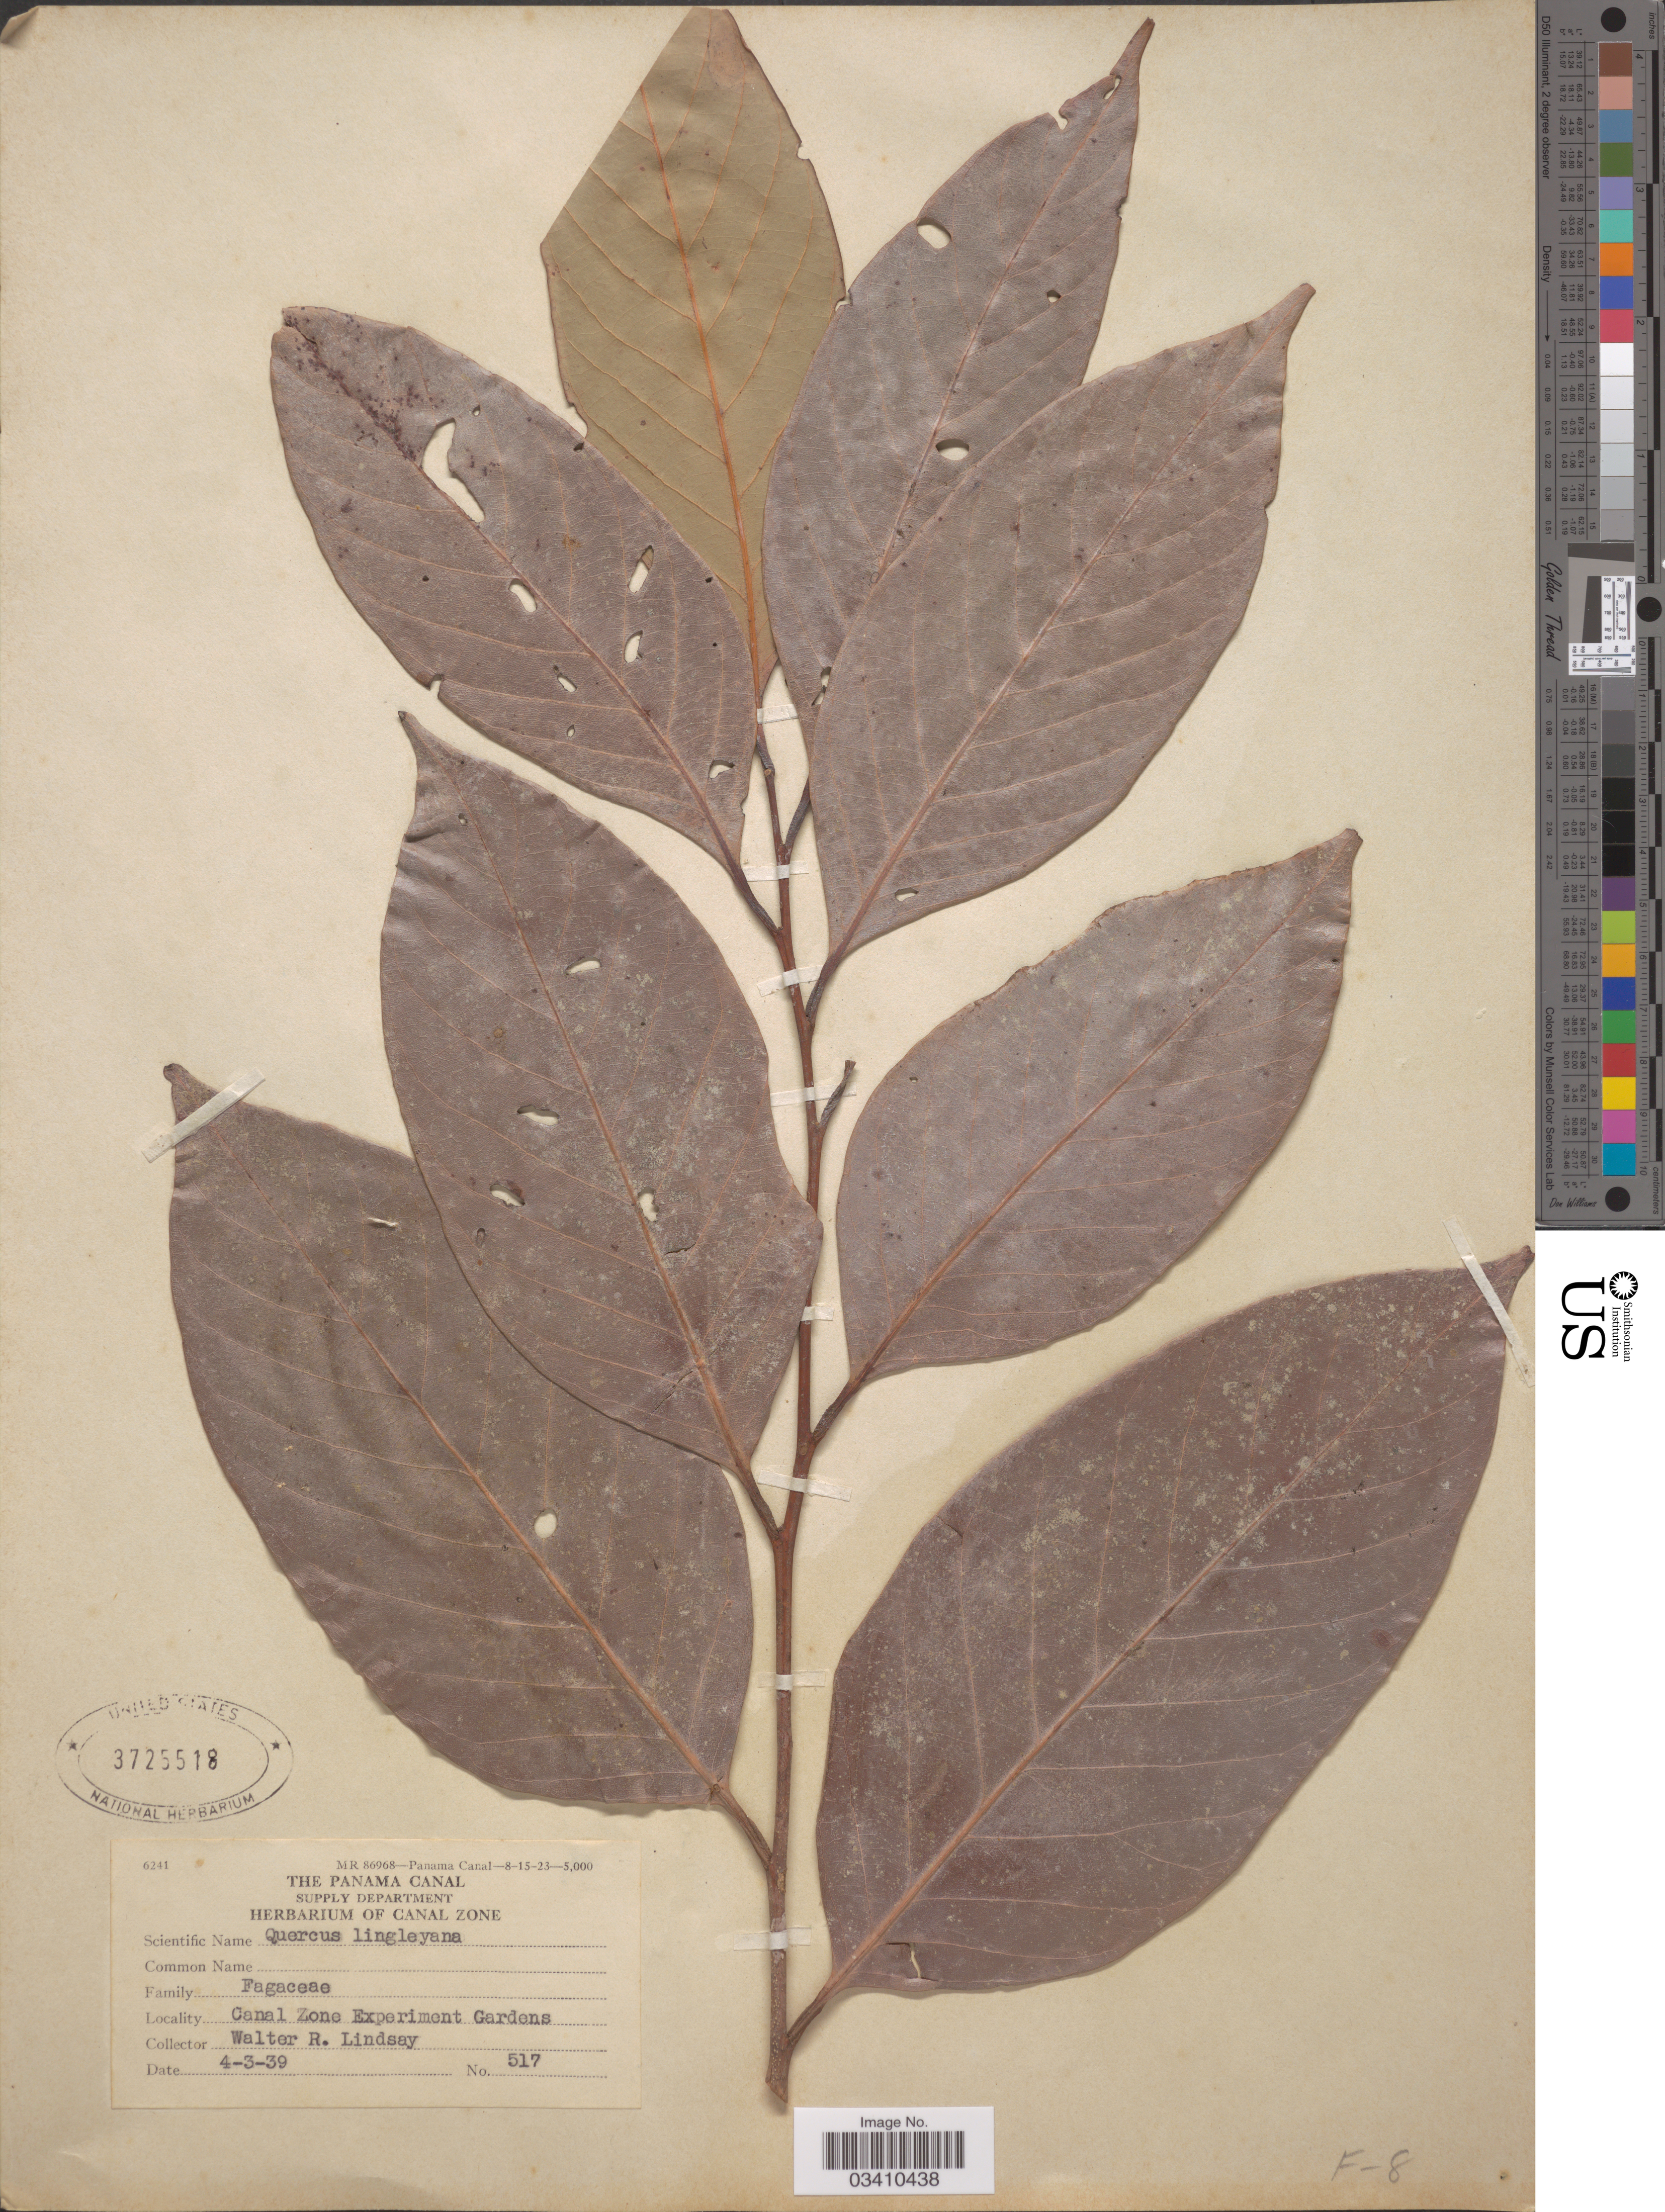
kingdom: Plantae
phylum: Tracheophyta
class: Magnoliopsida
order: Fagales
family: Fagaceae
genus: Quercus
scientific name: Quercus lindleyana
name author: Wall. ex A. DC.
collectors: W. Lindsay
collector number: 517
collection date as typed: Transcribed d/m/y: 4/3/39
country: Panama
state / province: Colón / Panamá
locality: Canal Zone Experiment Gardens.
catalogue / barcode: US 3725518